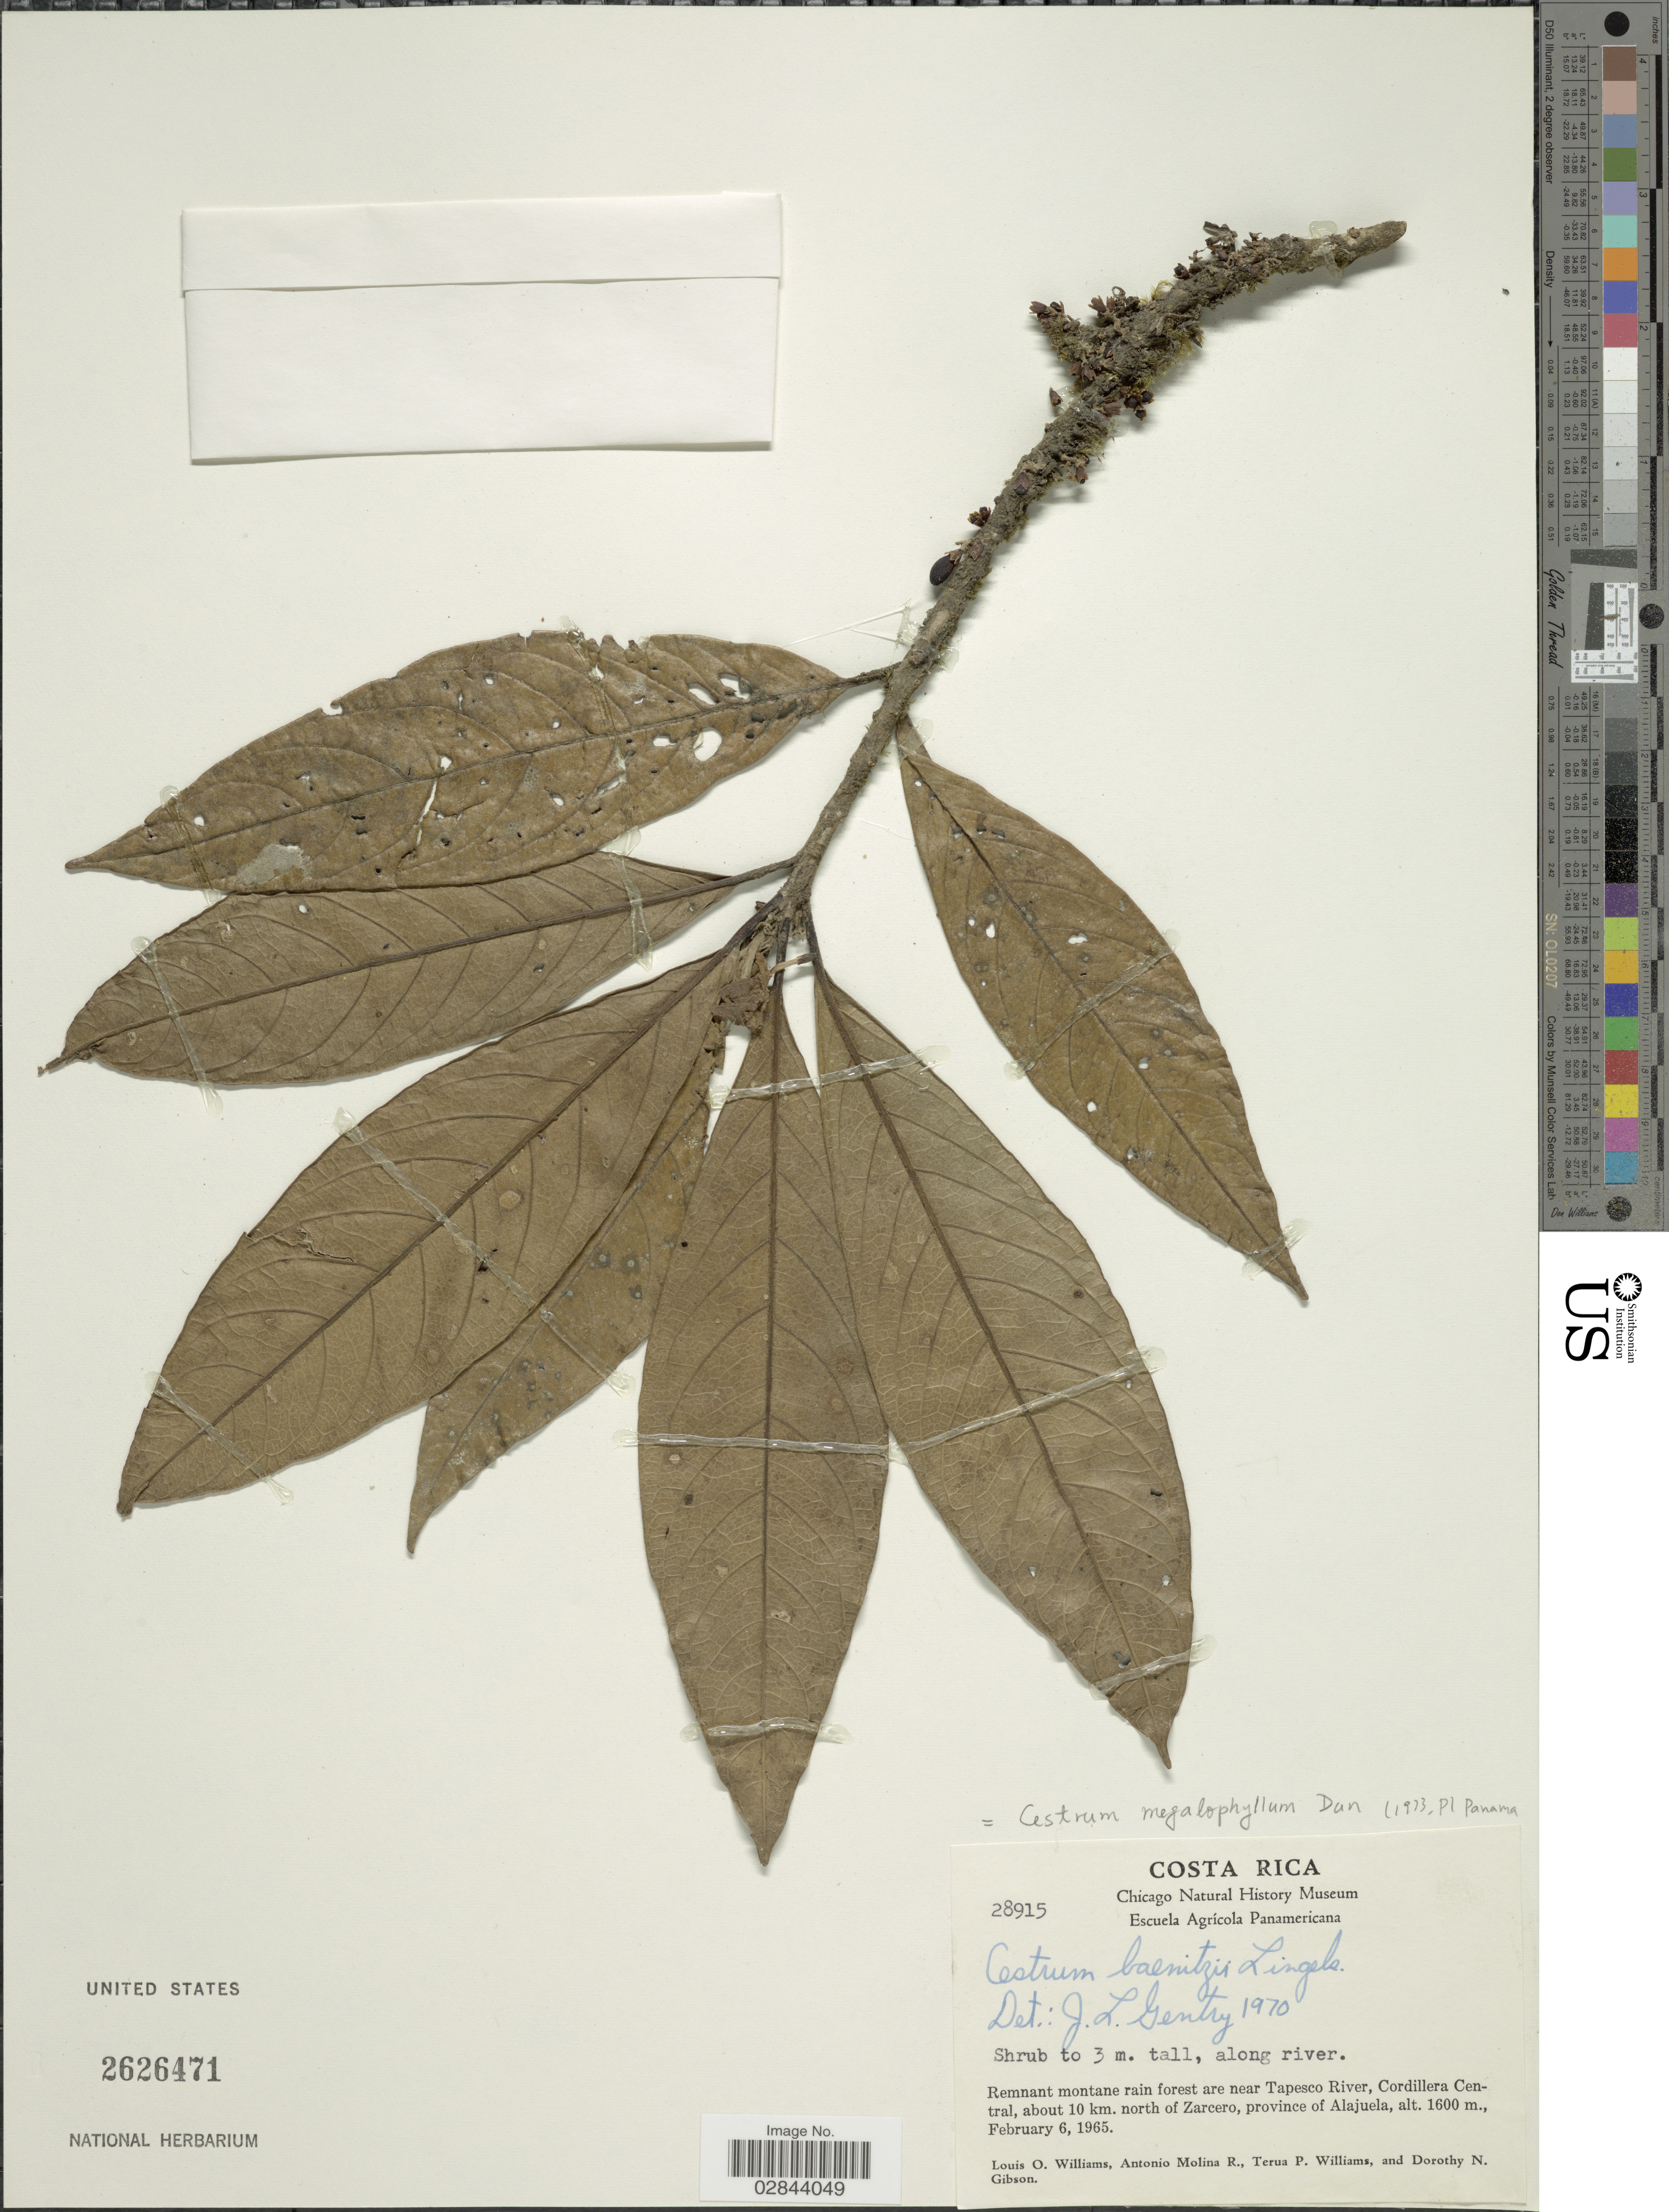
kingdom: Plantae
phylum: Tracheophyta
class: Magnoliopsida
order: Solanales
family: Solanaceae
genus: Cestrum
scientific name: Cestrum schlechtendahlii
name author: G. Don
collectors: L. O. Williams, A. Molina R., T. Williams & D. N. Gibson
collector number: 28915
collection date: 1965-02-06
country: Costa Rica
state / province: Alajuela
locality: Remnant montane rain forest are near Tapesco River, Cordillera Central, about 10 km. north of Zarcero, province of Alajuela.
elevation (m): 1600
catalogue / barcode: US 2626471